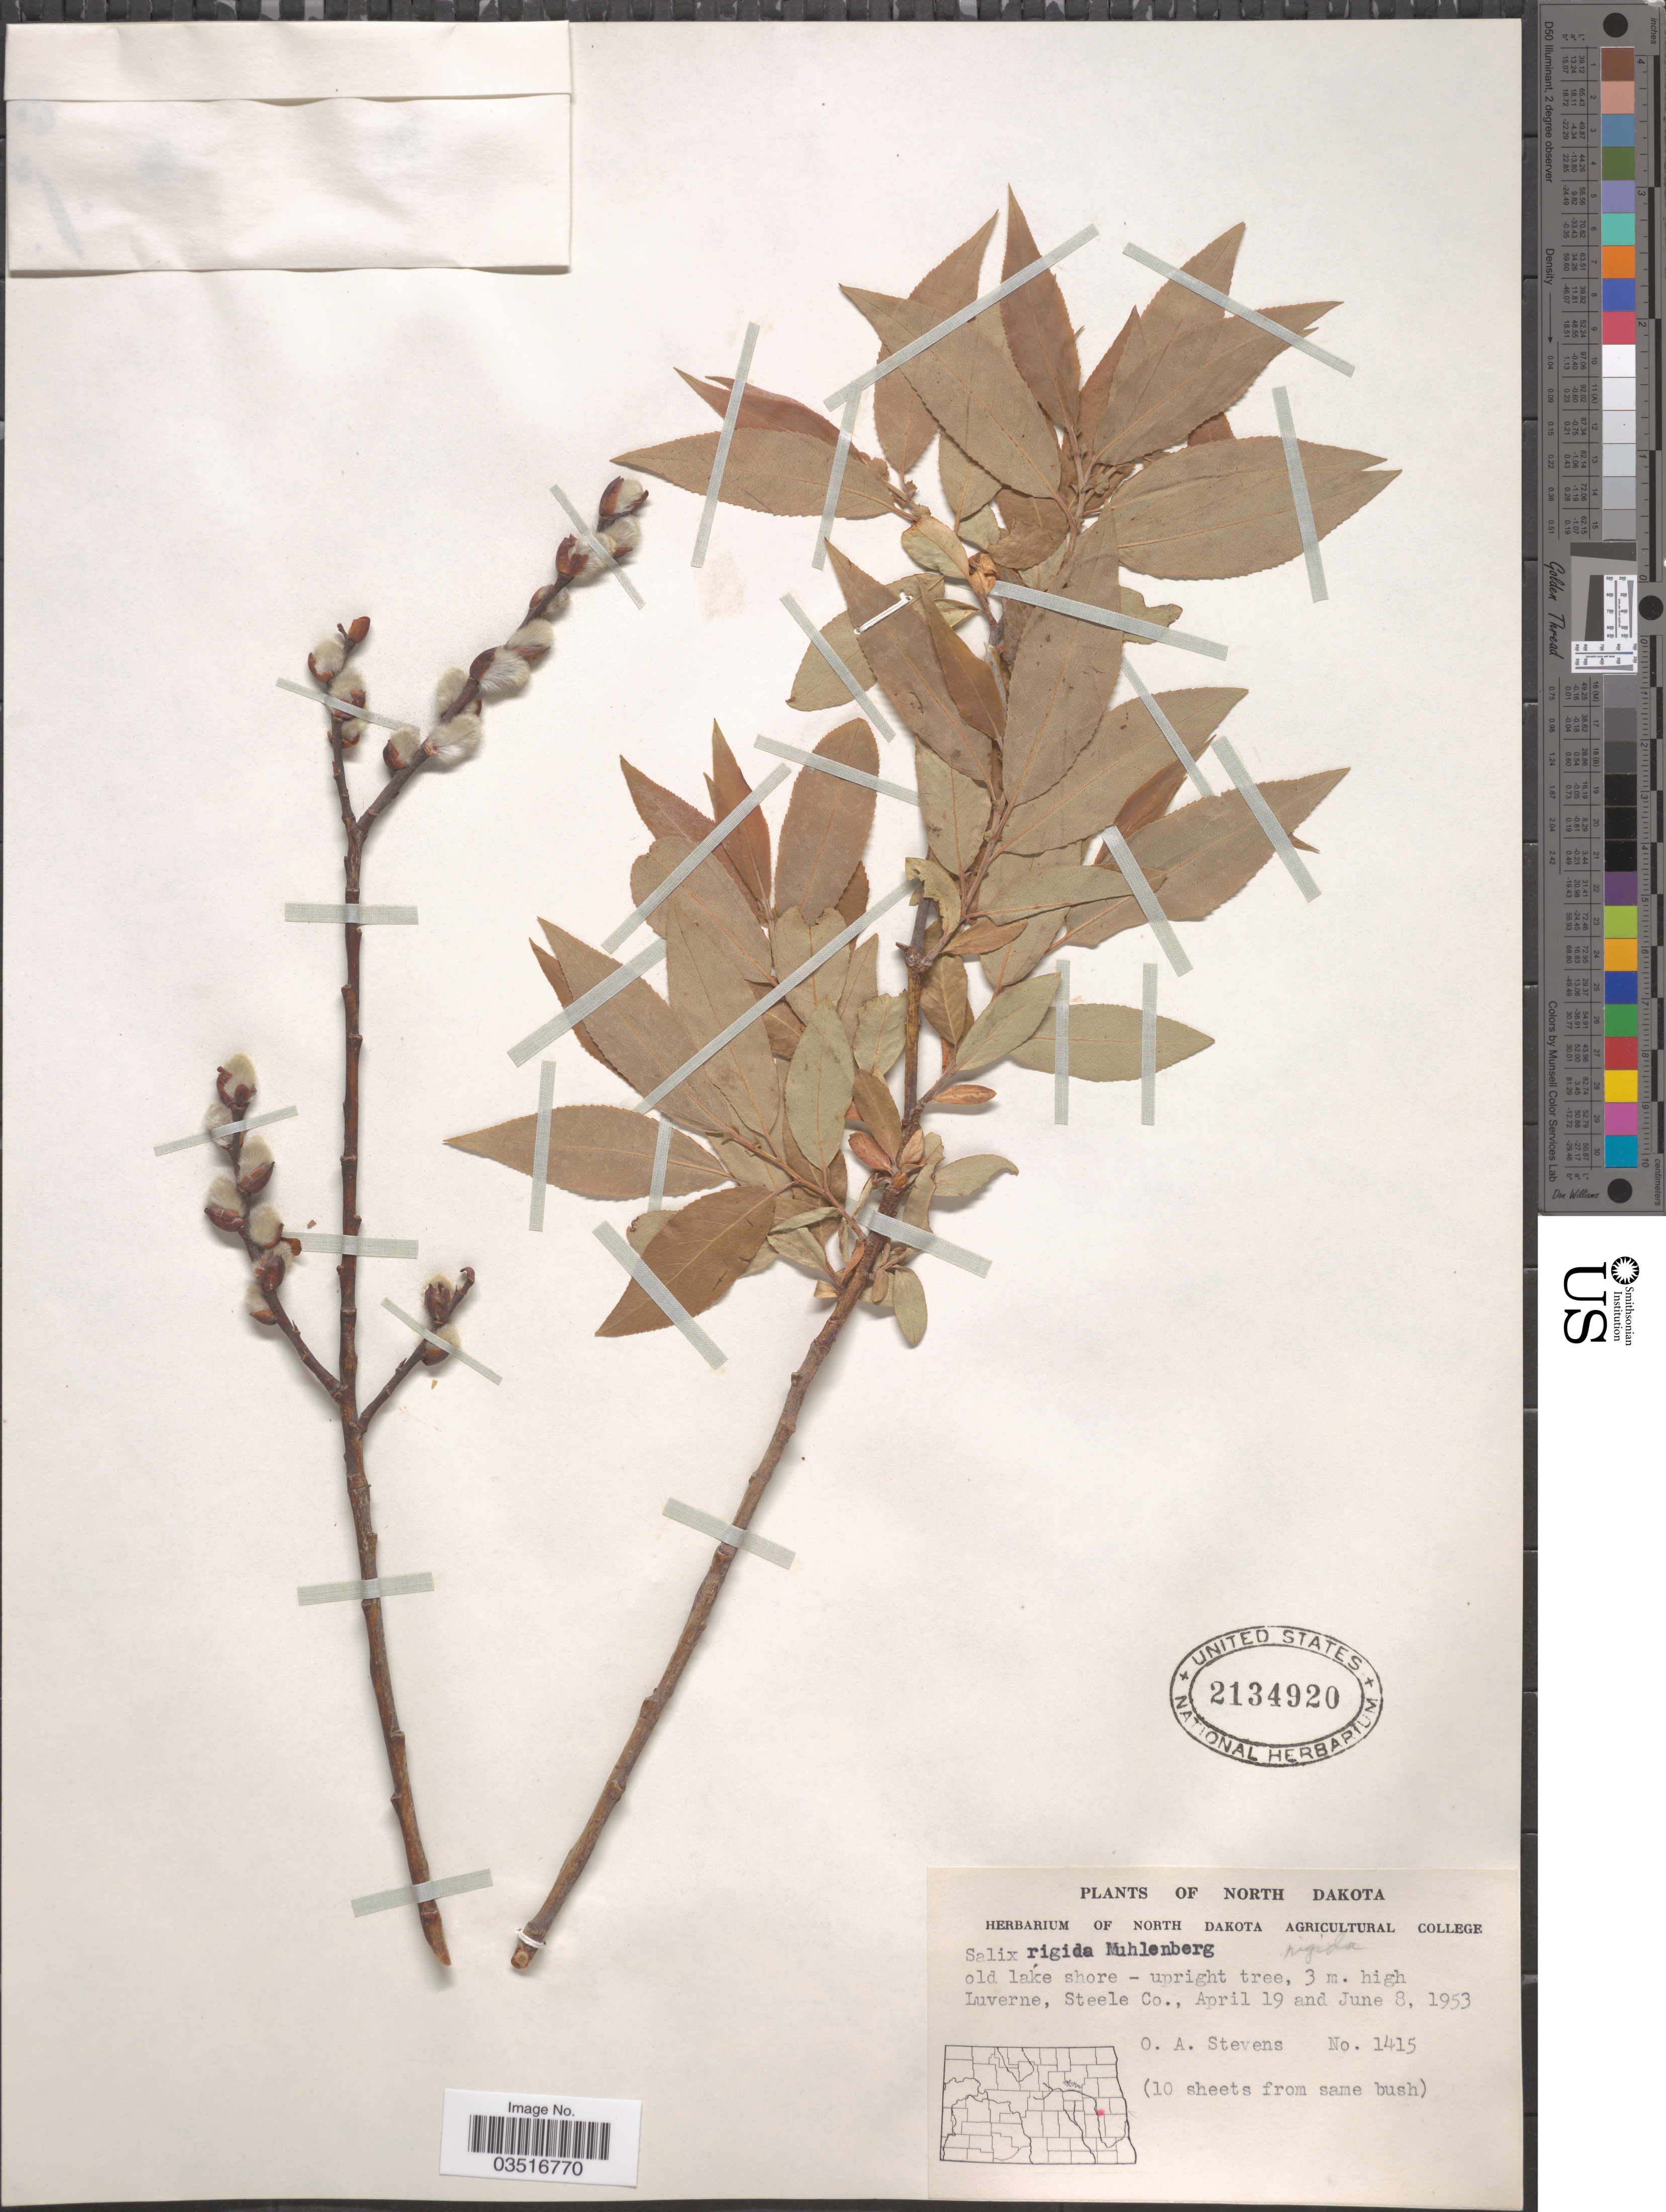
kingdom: Plantae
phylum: Tracheophyta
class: Magnoliopsida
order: Malpighiales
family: Salicaceae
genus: Salix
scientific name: Salix rigida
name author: Muhl.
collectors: O. A. Stevens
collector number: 1415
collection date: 1953-04-19/1953-06-08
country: United States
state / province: North Dakota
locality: Luverne, Steele Co.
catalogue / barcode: US 2134920